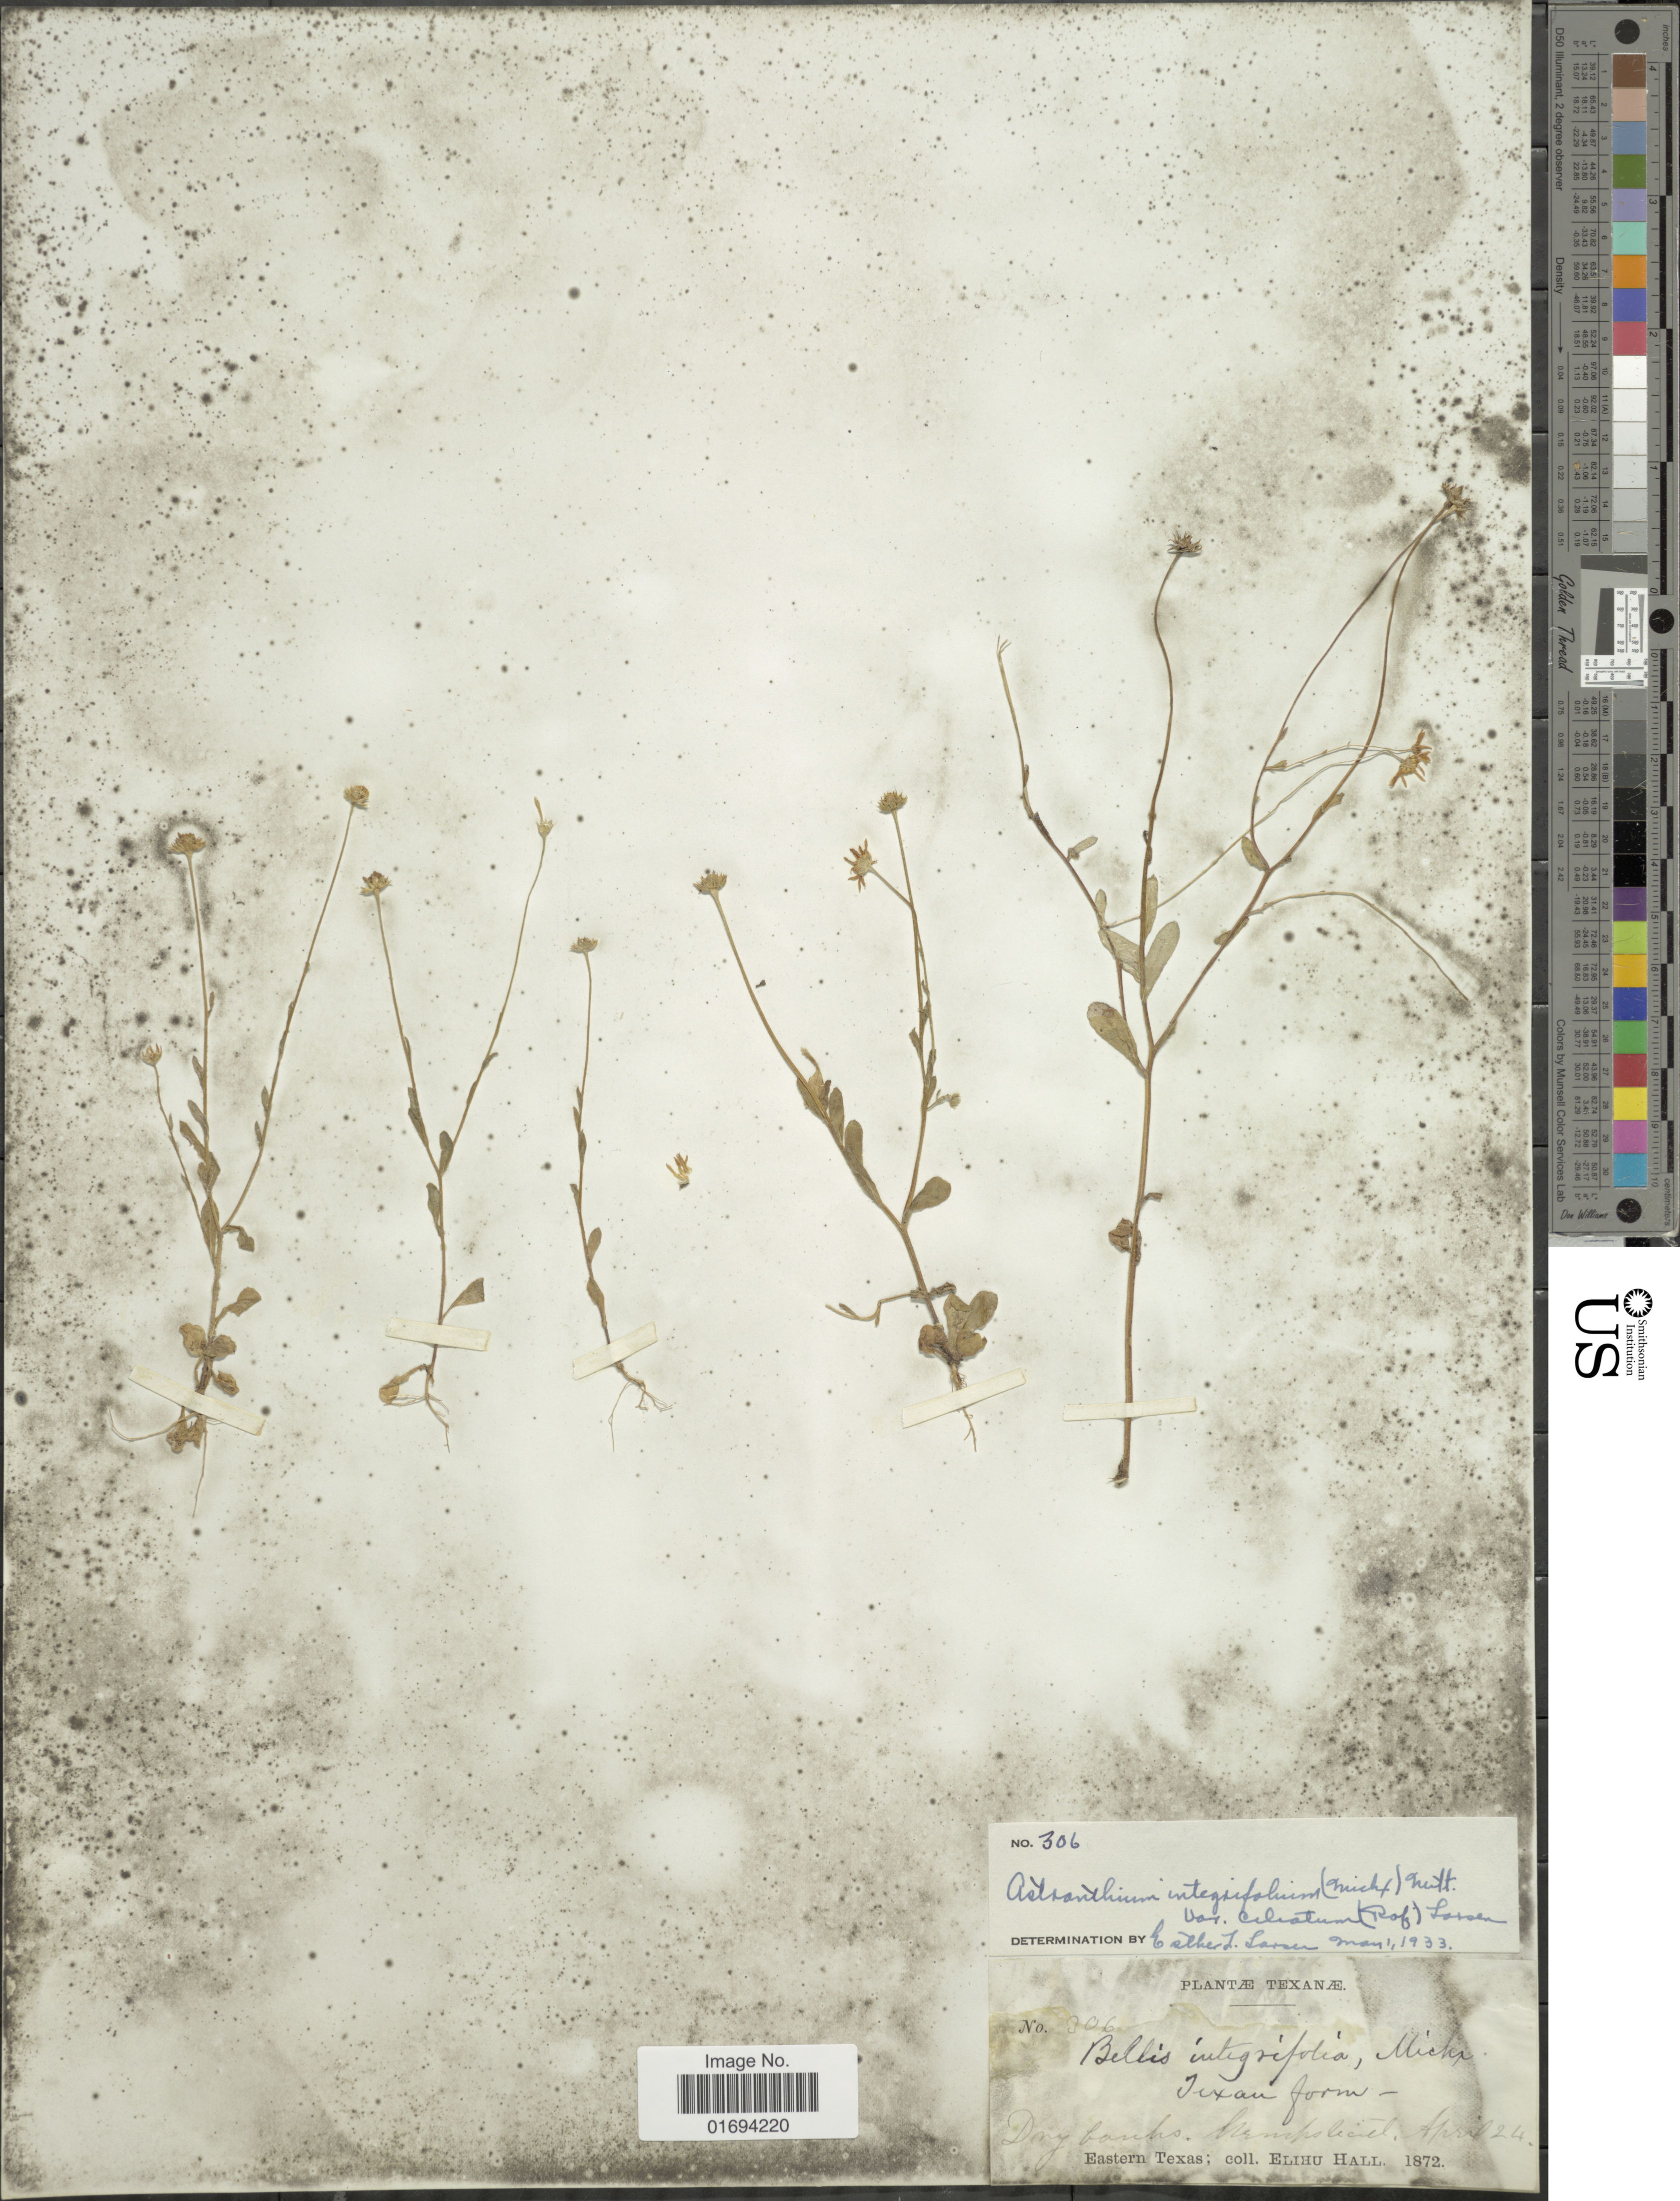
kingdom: Plantae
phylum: Tracheophyta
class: Magnoliopsida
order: Asterales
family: Asteraceae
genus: Astranthium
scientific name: Astranthium integrifolium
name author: (Michx.) Nutt.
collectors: E. Hall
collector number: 306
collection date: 1872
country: United States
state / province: Texas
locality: Nempstiel. Eastern Texas